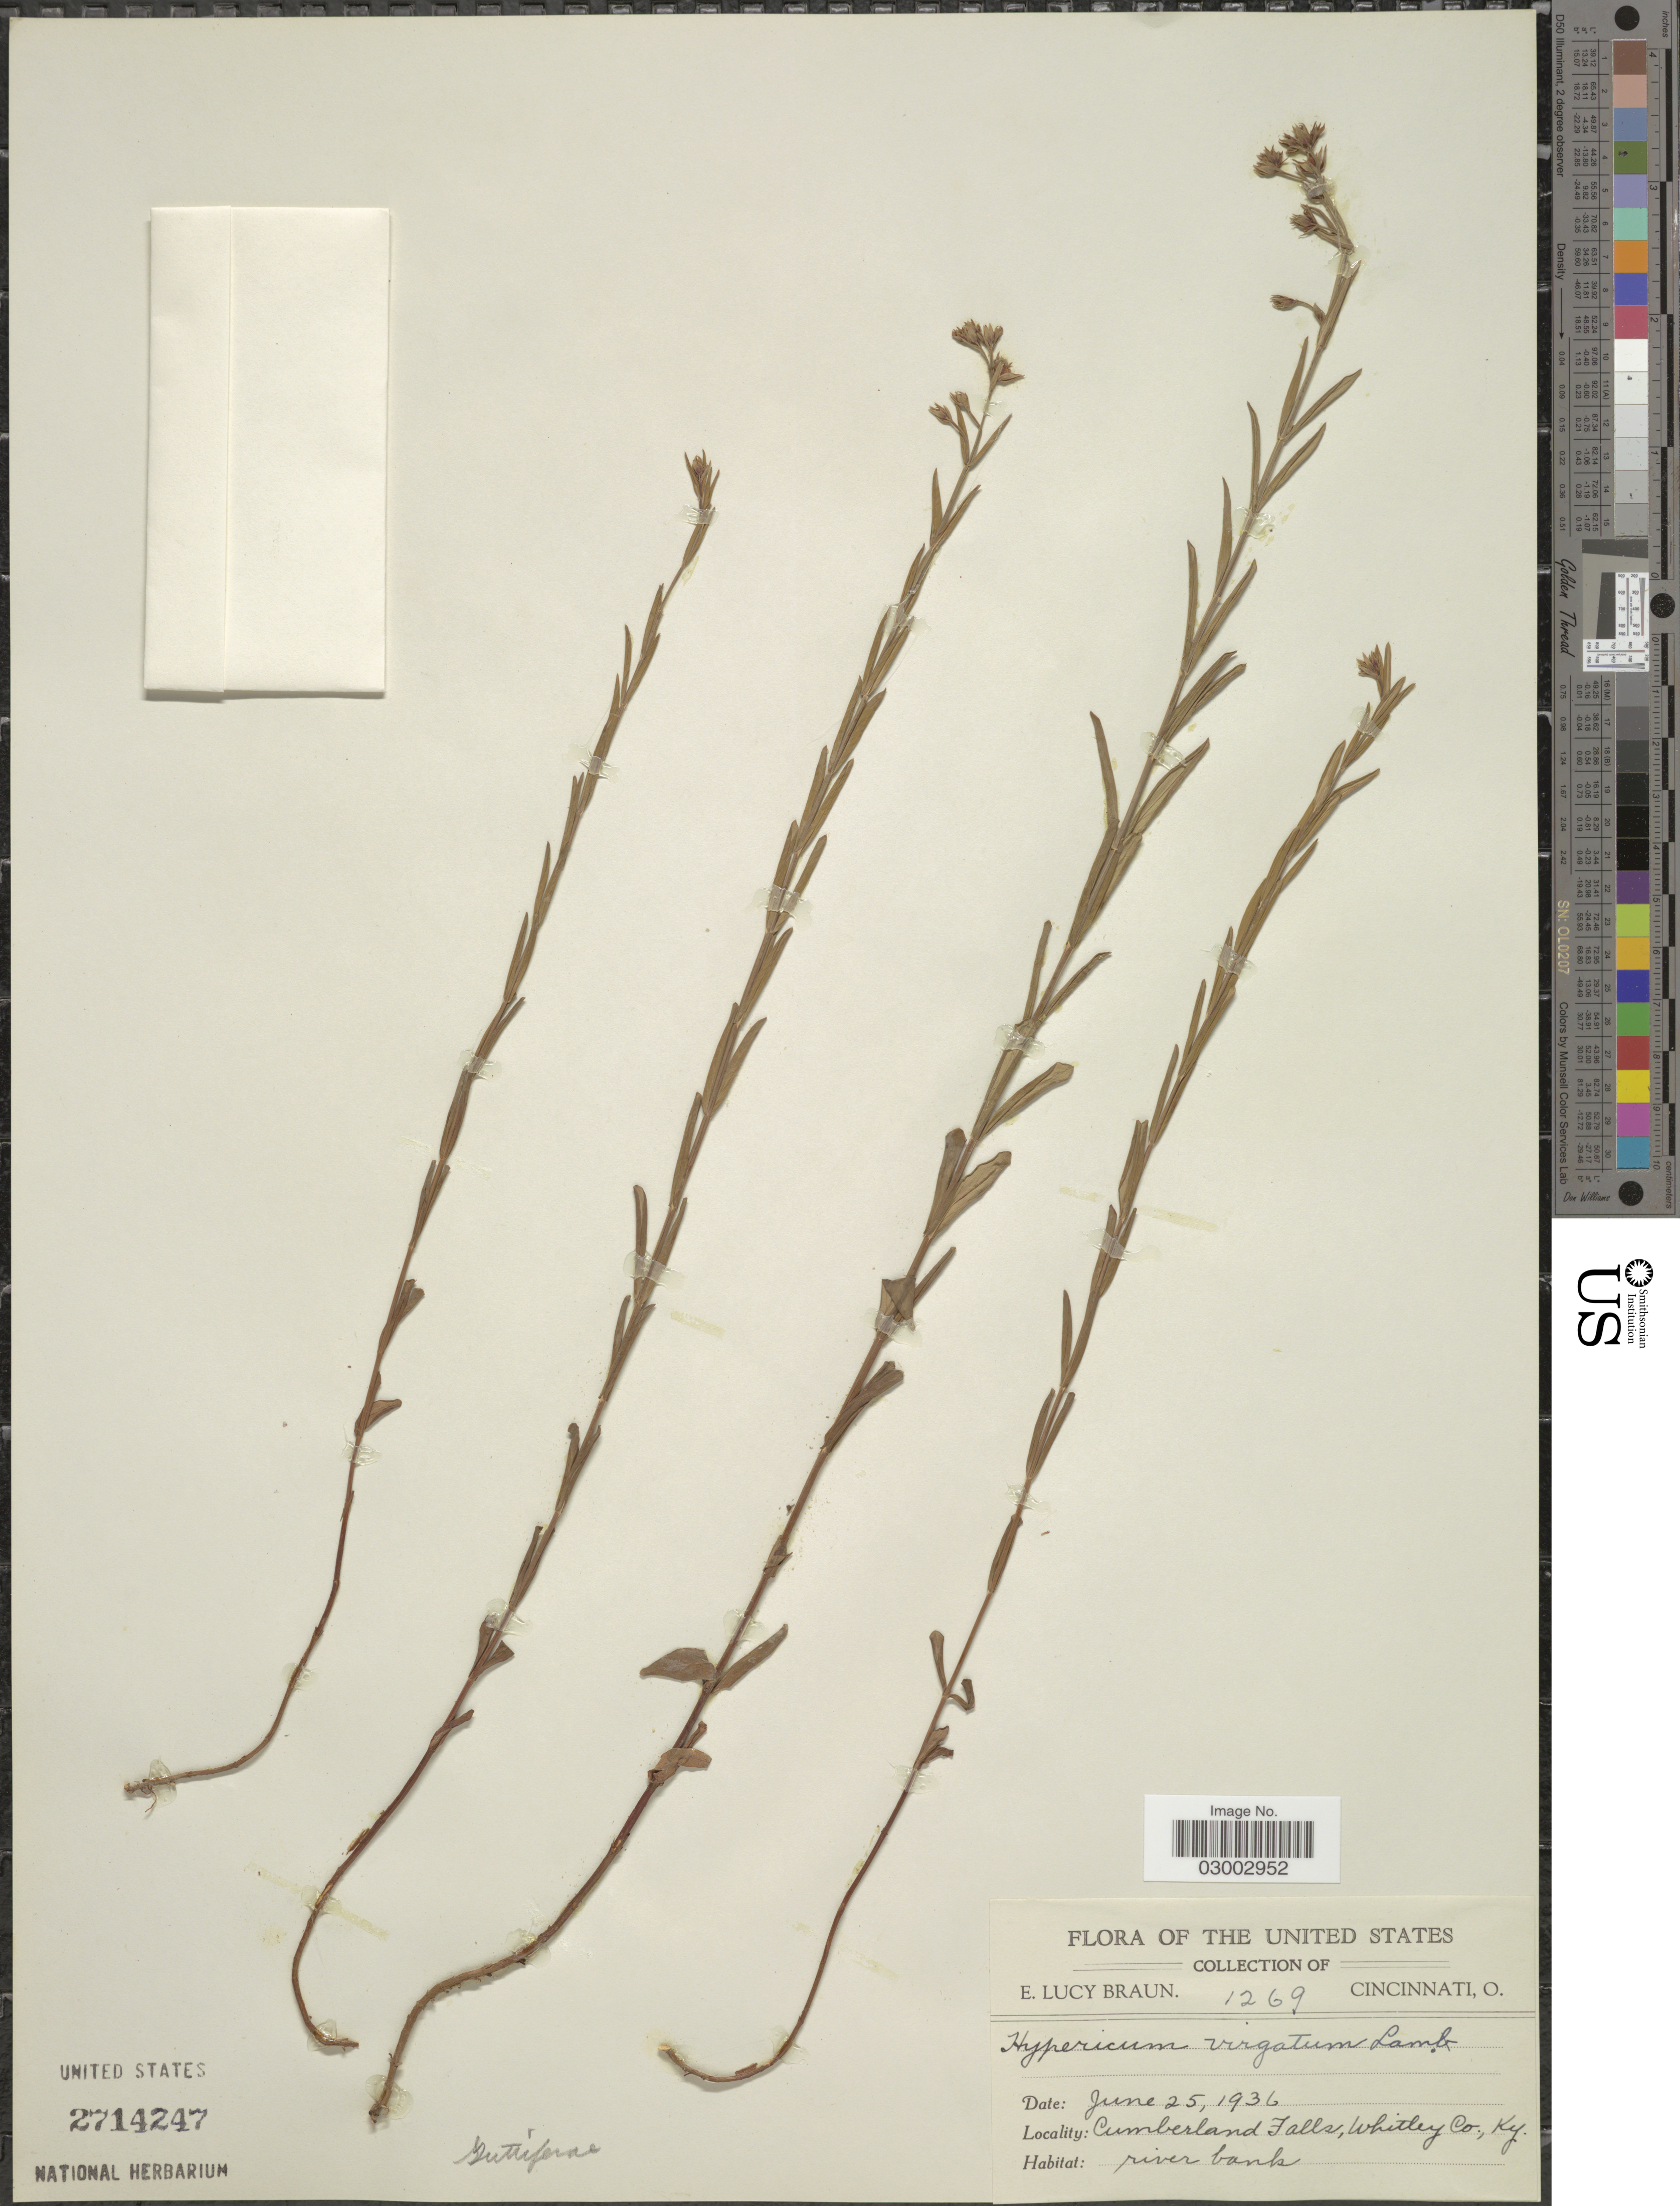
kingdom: Plantae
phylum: Tracheophyta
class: Magnoliopsida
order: Malpighiales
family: Hypericaceae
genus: Hypericum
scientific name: Hypericum virgatum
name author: Lam.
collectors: E. L. Braun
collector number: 1269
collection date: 1936-06-25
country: United States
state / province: Kentucky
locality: Cumberland Falls, Whitley Co., Ky.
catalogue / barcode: US 2714247